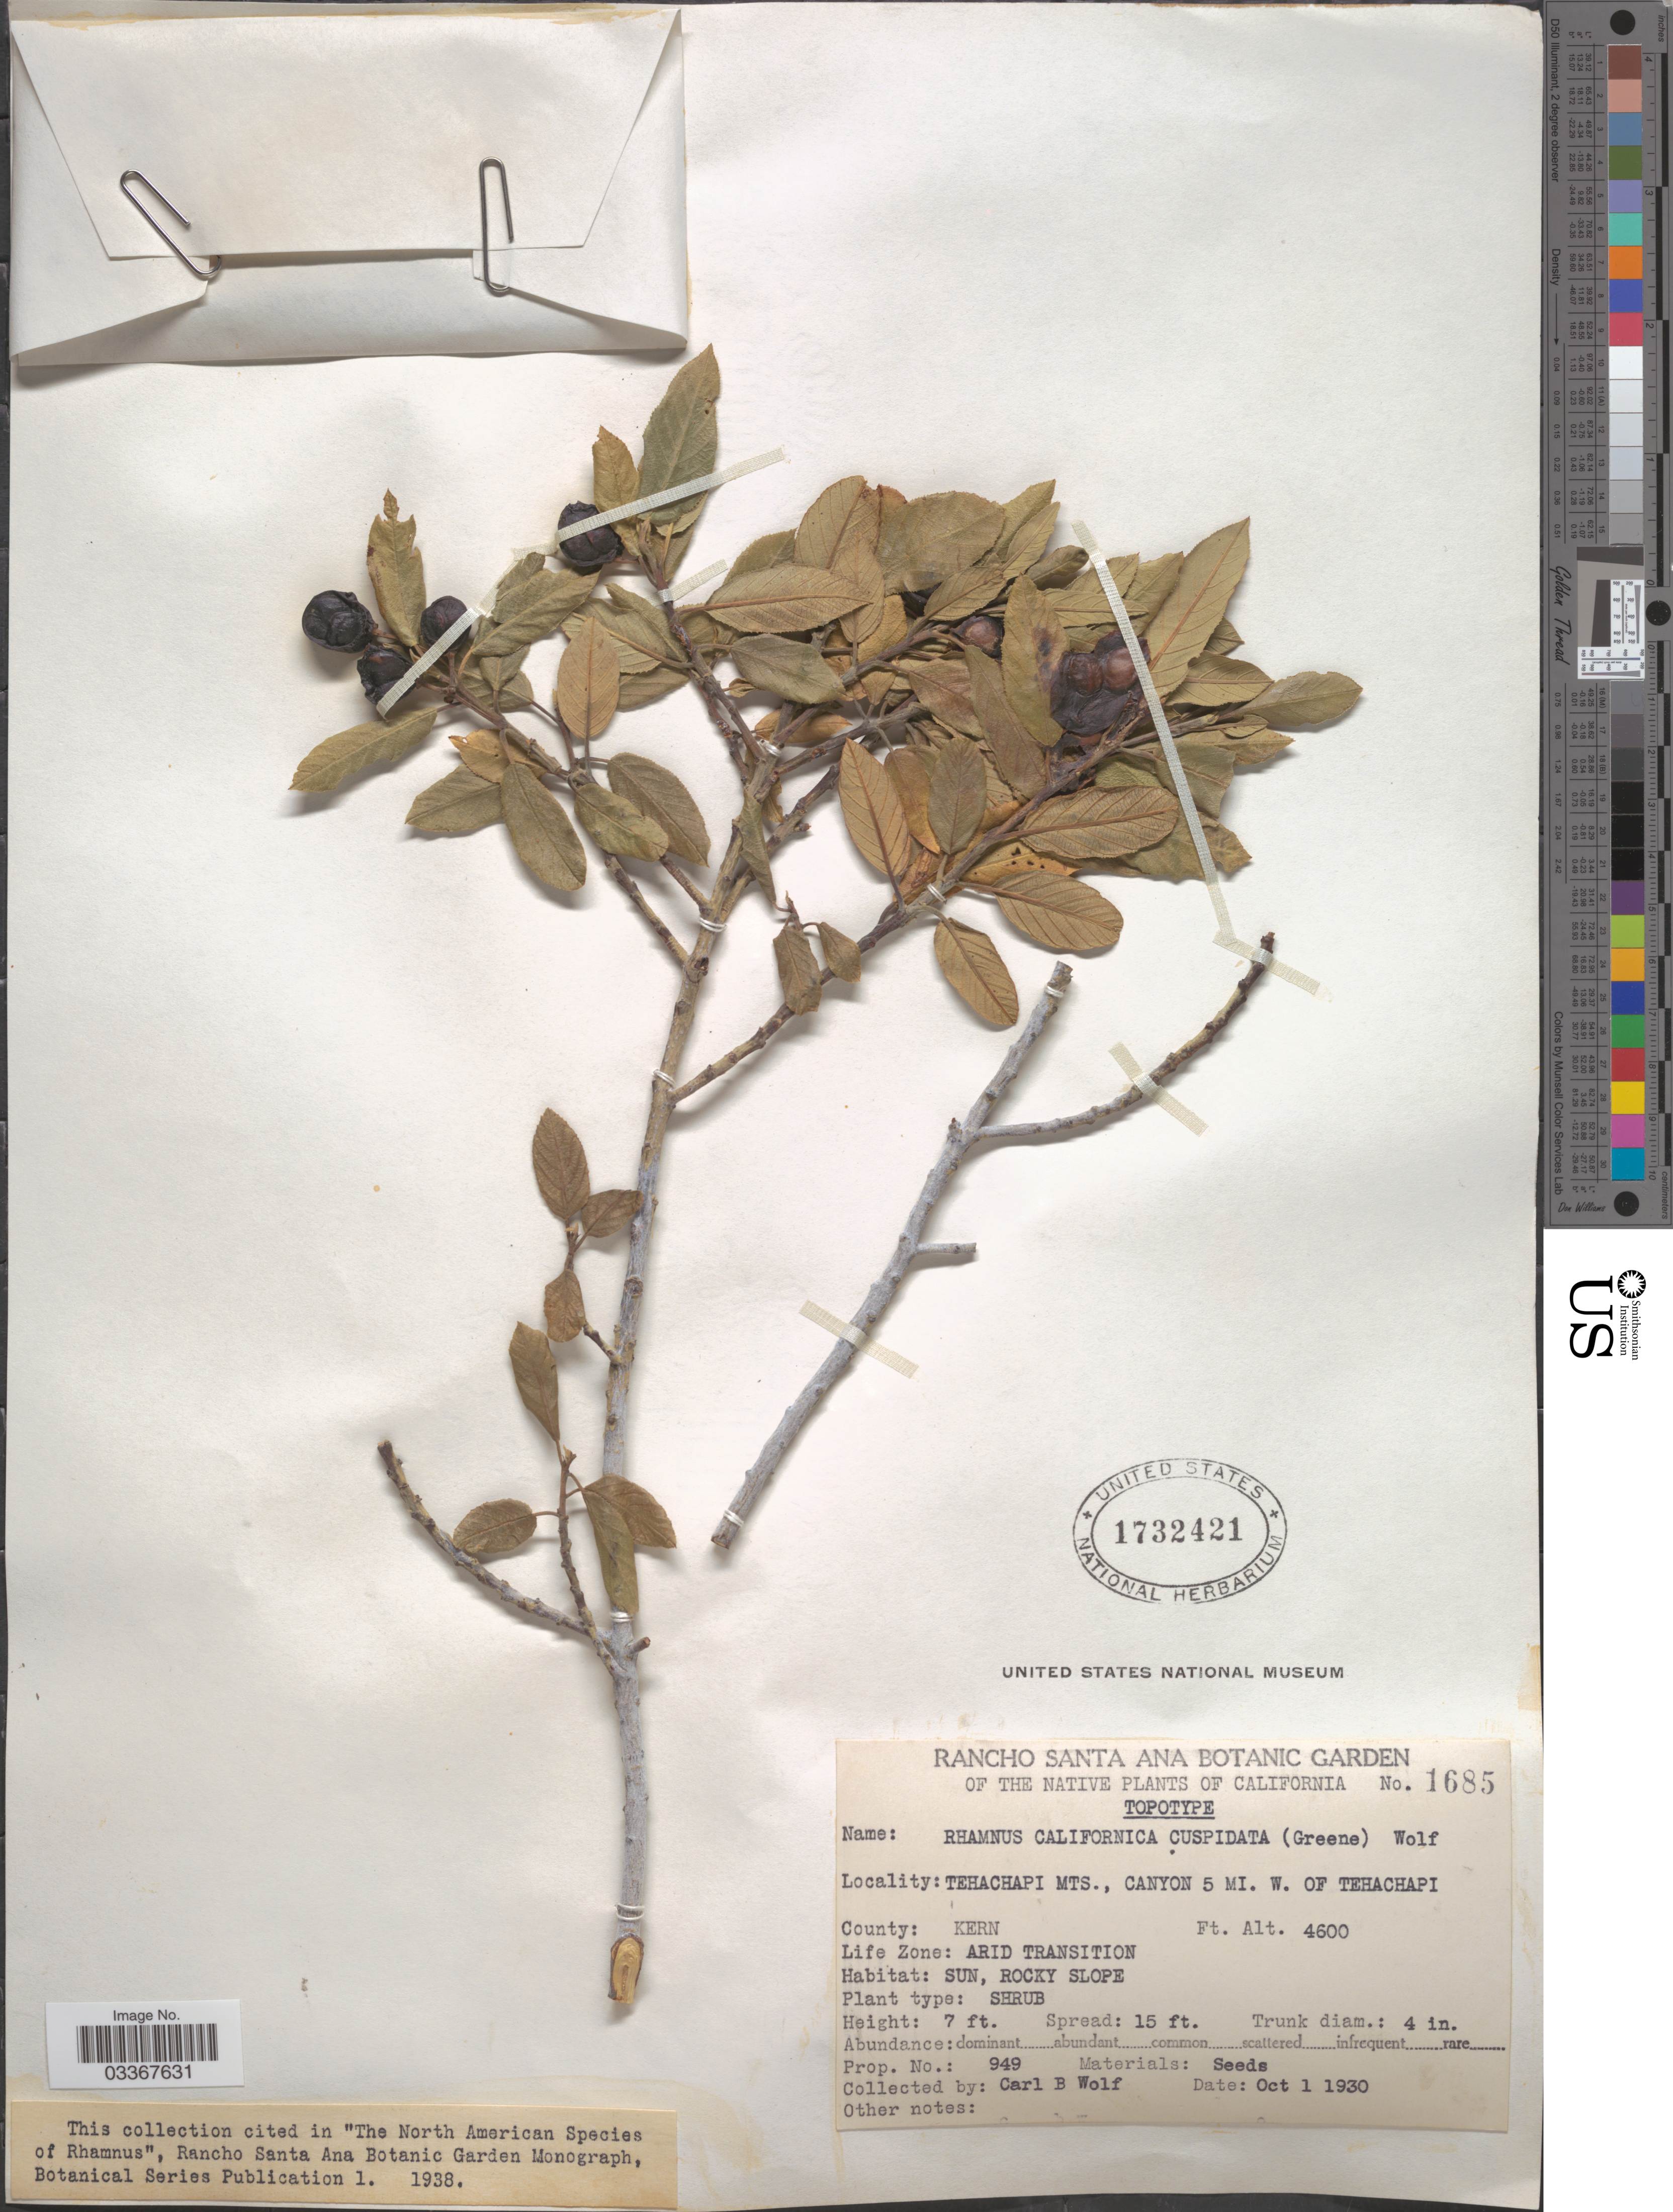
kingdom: Plantae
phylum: Tracheophyta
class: Magnoliopsida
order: Rosales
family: Rhamnaceae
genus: Frangula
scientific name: Frangula californica subsp. cuspidata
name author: (Greene) Kartesz & Gandhi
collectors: C. B. Wolf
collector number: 1685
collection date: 1930-10-01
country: United States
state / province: California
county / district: Kern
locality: Tehachapi Mts., Canyon 5 mi. W. of Tehachapi, County: Kern, Life Zone: Arid Transition.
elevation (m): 1402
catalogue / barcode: US 1732421